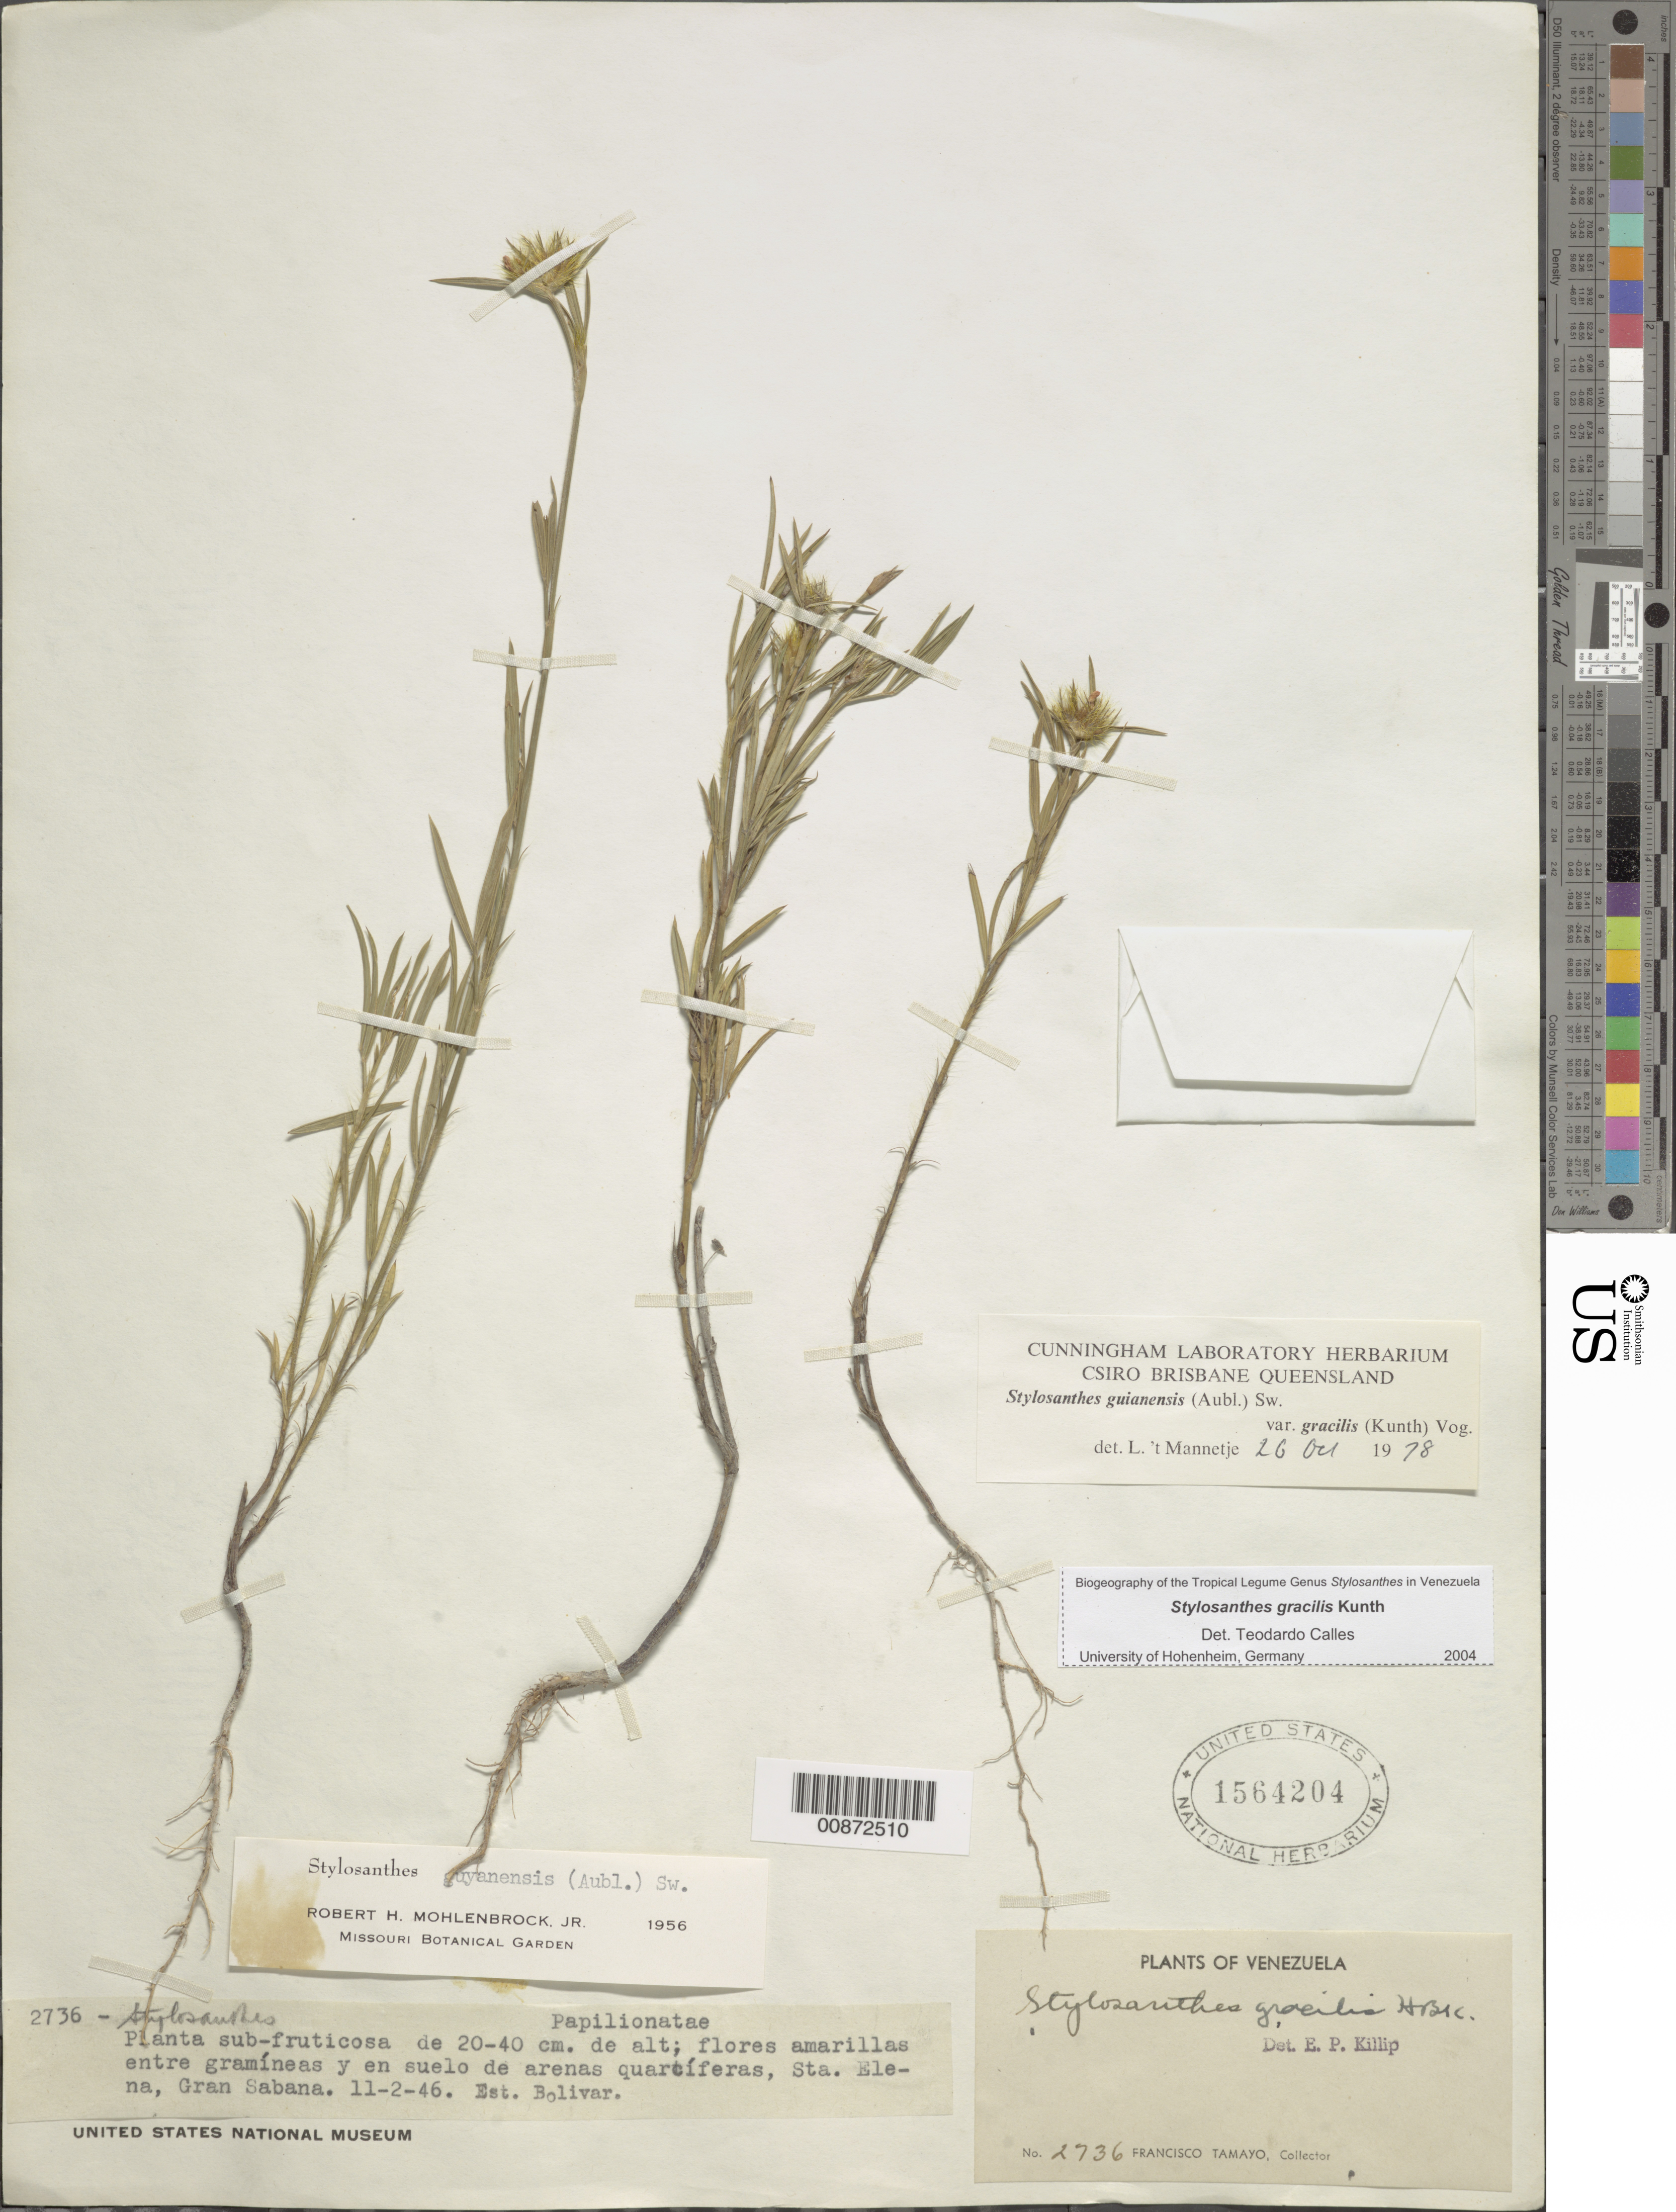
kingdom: Plantae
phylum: Tracheophyta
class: Magnoliopsida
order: Fabales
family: Fabaceae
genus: Stylosanthes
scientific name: Stylosanthes guianensis var. gracilis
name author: (Kunth) Vogel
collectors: F. Tamayo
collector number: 2736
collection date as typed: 11-Feb-46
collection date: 1946-02-11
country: Venezuela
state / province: Bolívar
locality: Gran Sabana, Sta. Elena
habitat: Entre gramineas y en suelo de arenas quarciferas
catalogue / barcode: US 1564204